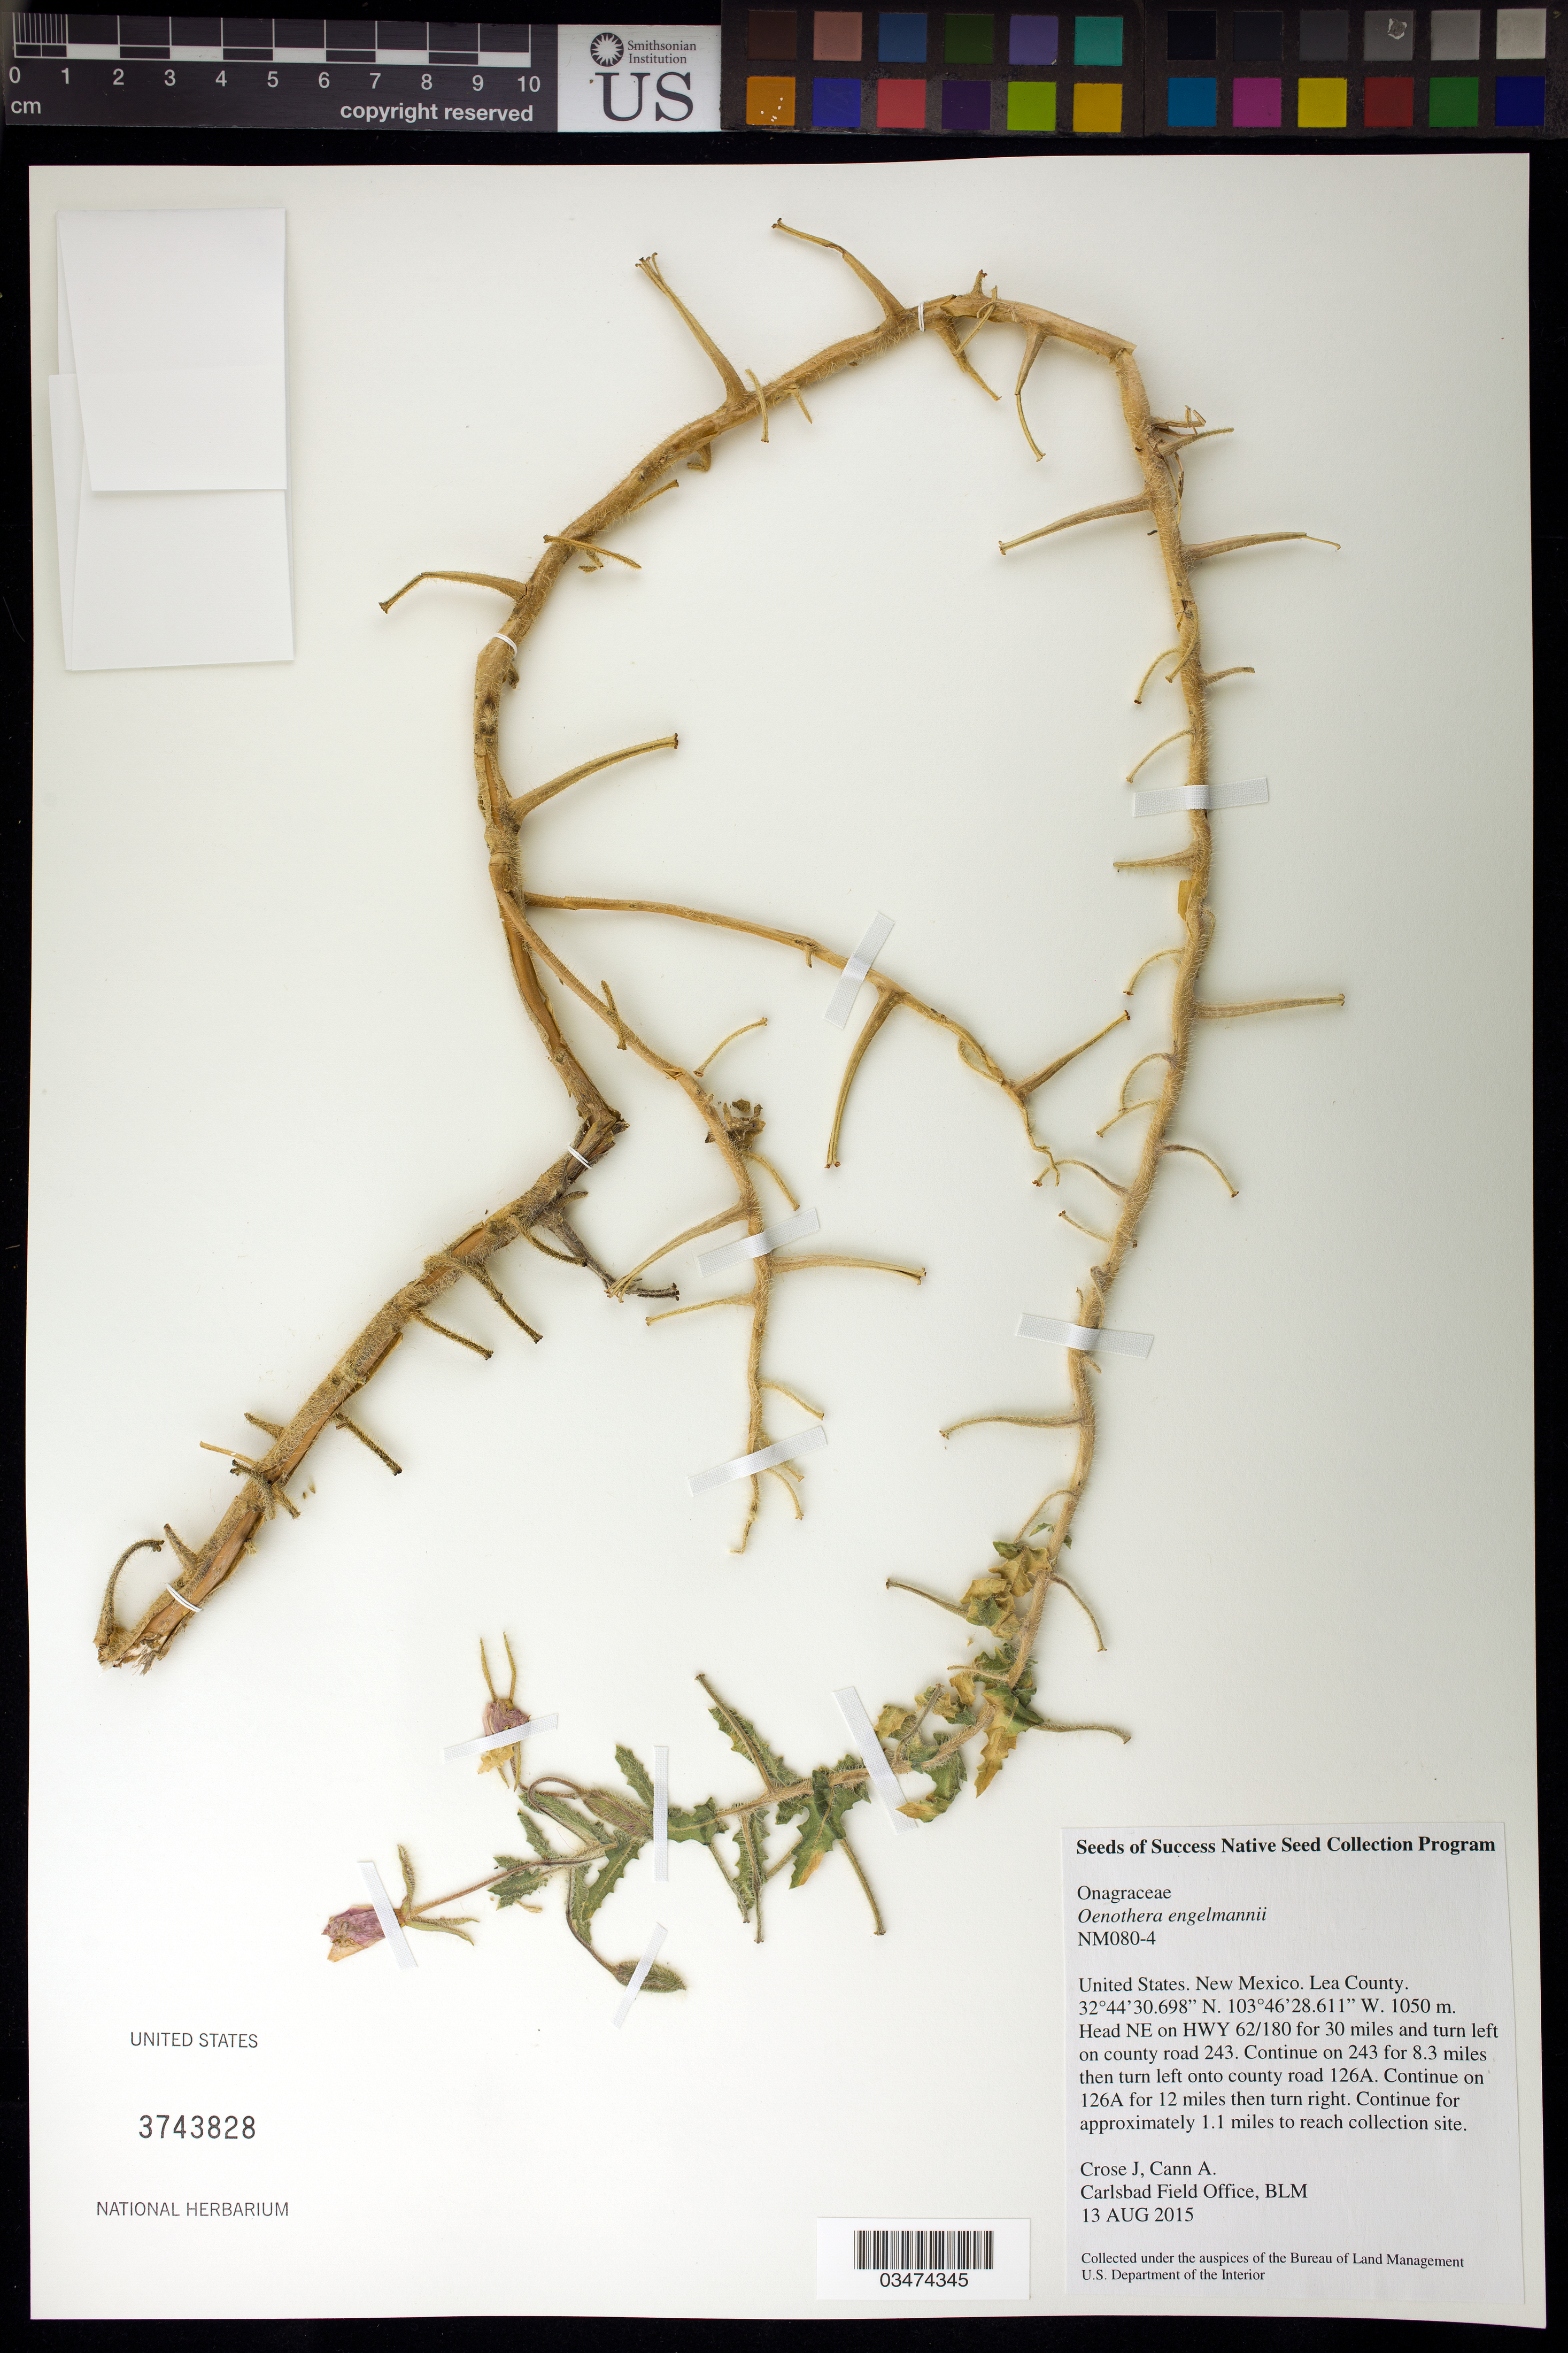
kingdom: Plantae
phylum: Tracheophyta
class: Magnoliopsida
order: Myrtales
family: Onagraceae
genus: Oenothera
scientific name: Oenothera engelmannii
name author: (Small) Munz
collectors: J. Crose & A. Cann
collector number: NM080-4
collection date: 2015-08-13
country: United States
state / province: New Mexico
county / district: Lea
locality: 12 miles on road 126 A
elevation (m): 1050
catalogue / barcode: US 3743828